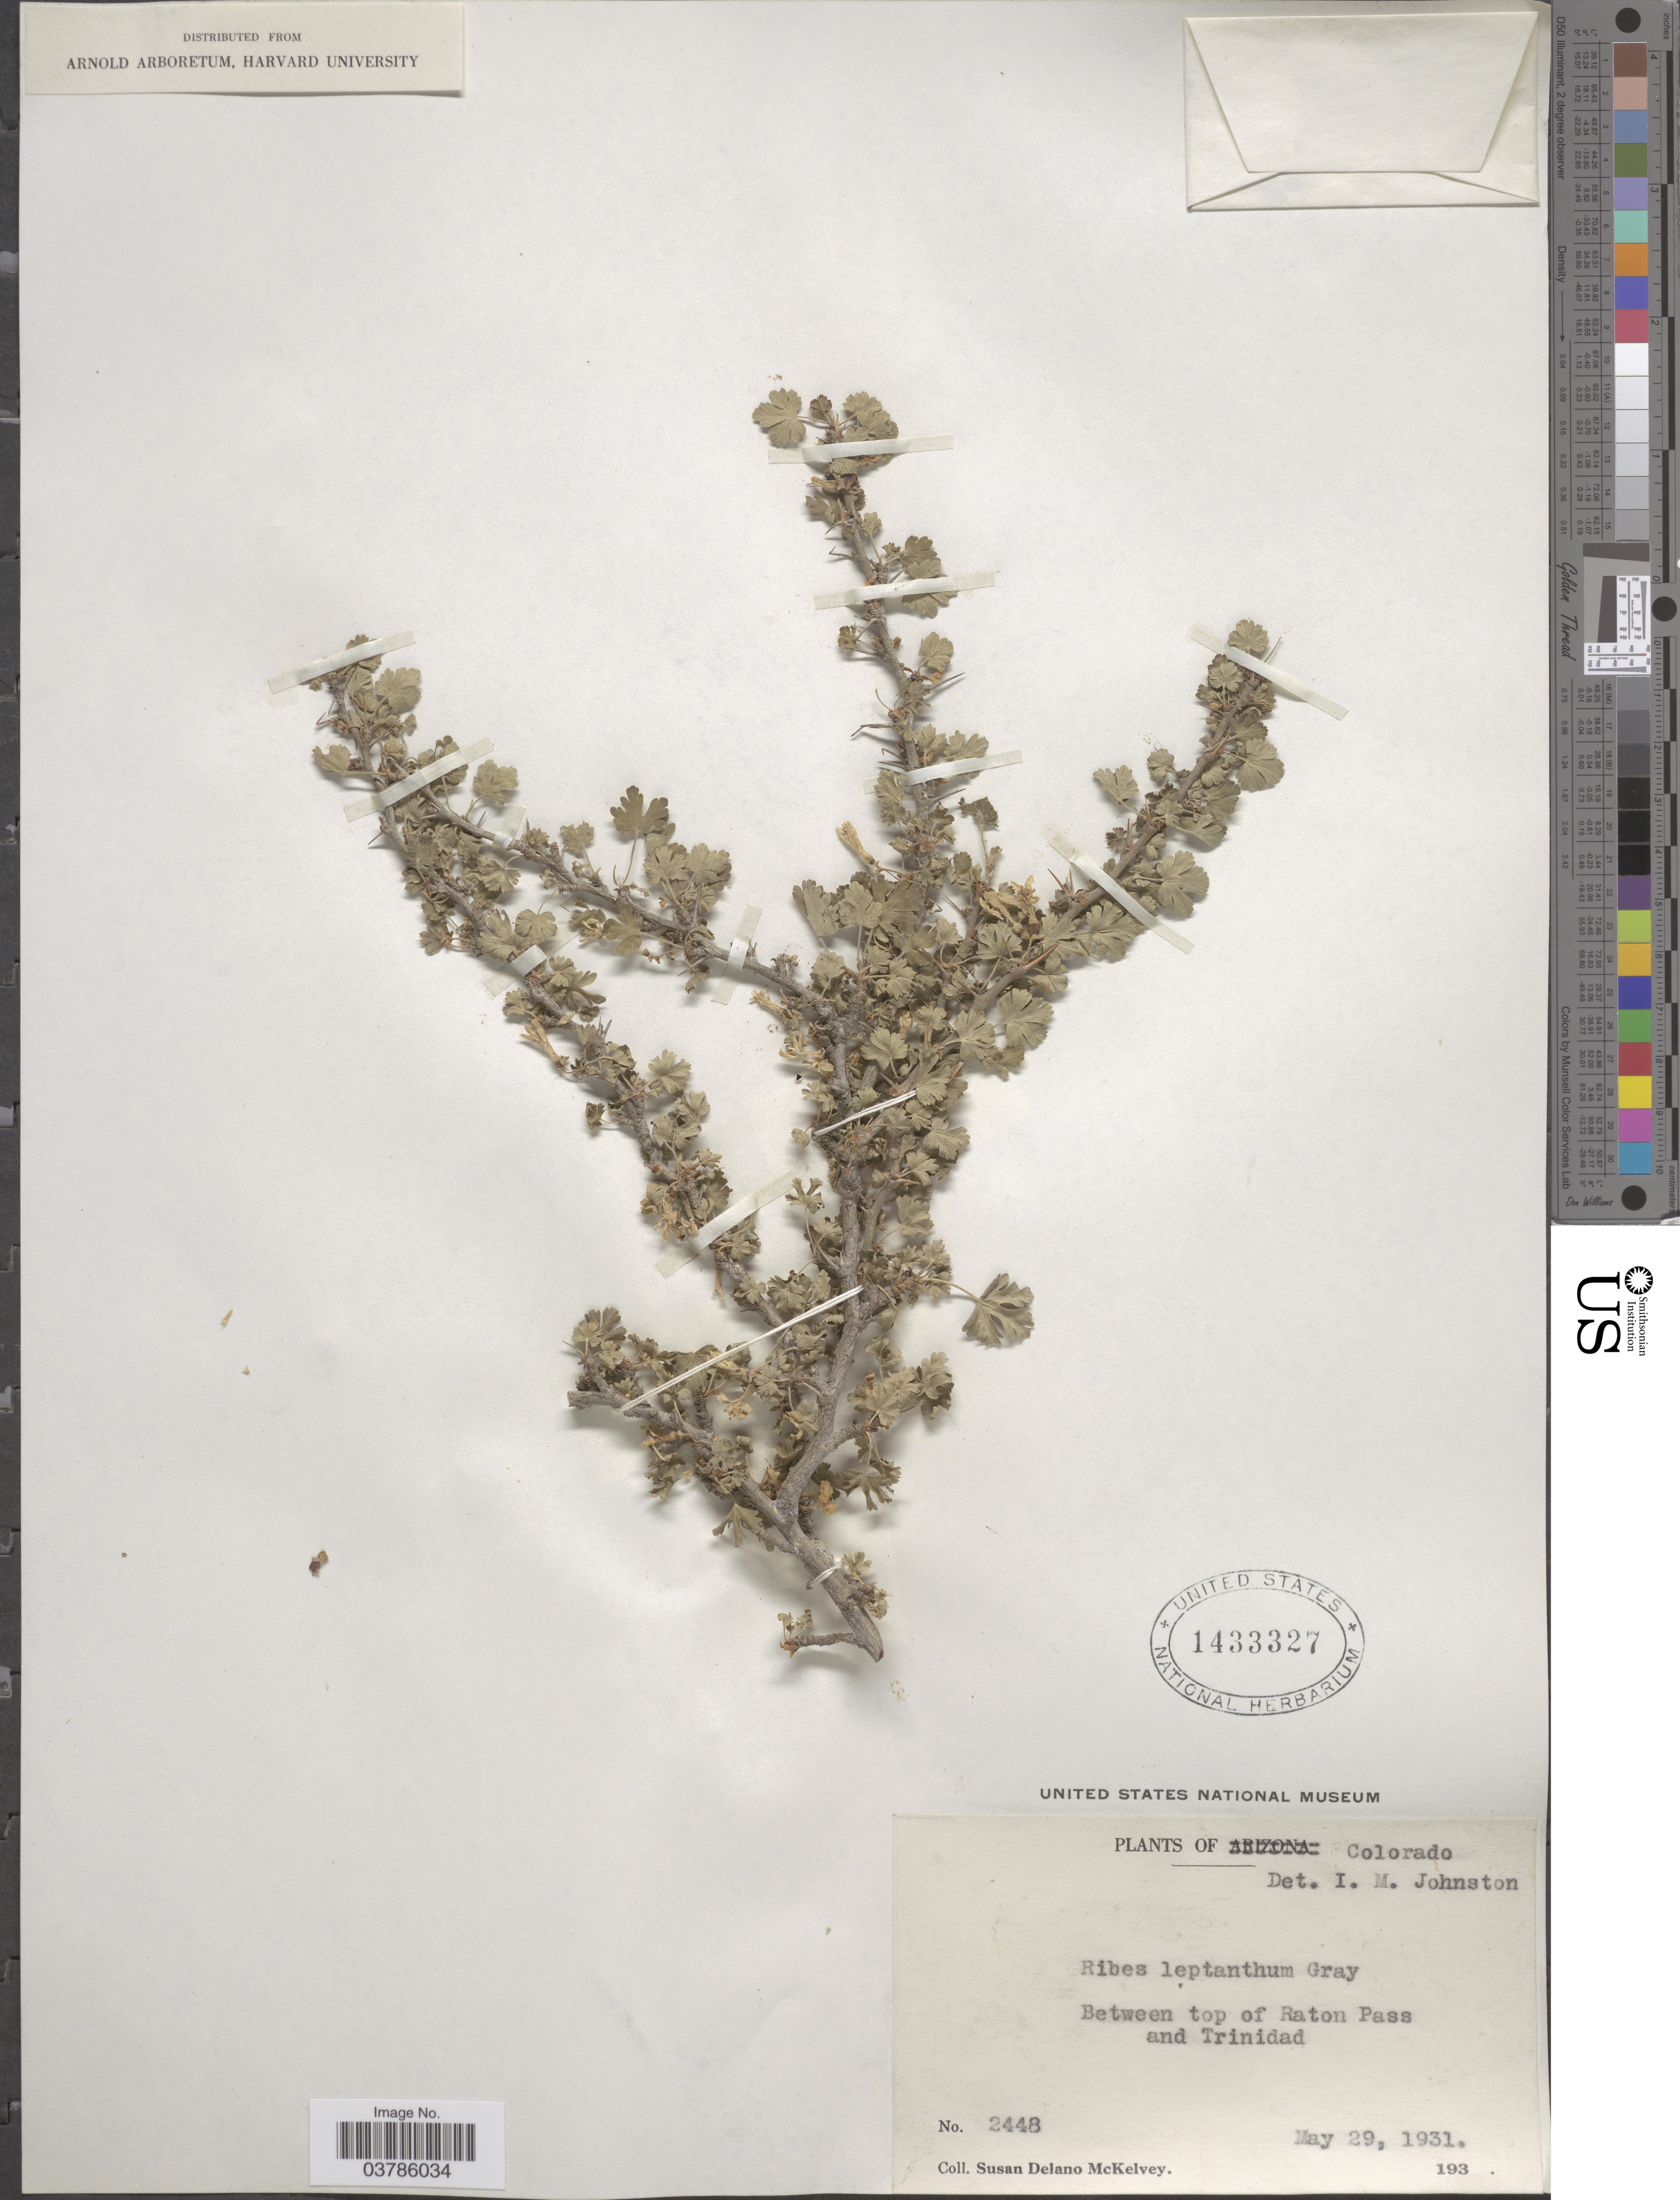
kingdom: Plantae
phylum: Tracheophyta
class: Magnoliopsida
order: Saxifragales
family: Grossulariaceae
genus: Ribes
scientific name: Ribes leptanthum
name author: A. Gray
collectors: S. A. McKelvey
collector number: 2448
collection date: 1931-05-29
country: United States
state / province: Colorado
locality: Between top of Raton Pass and Trinidad.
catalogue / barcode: US 1433327